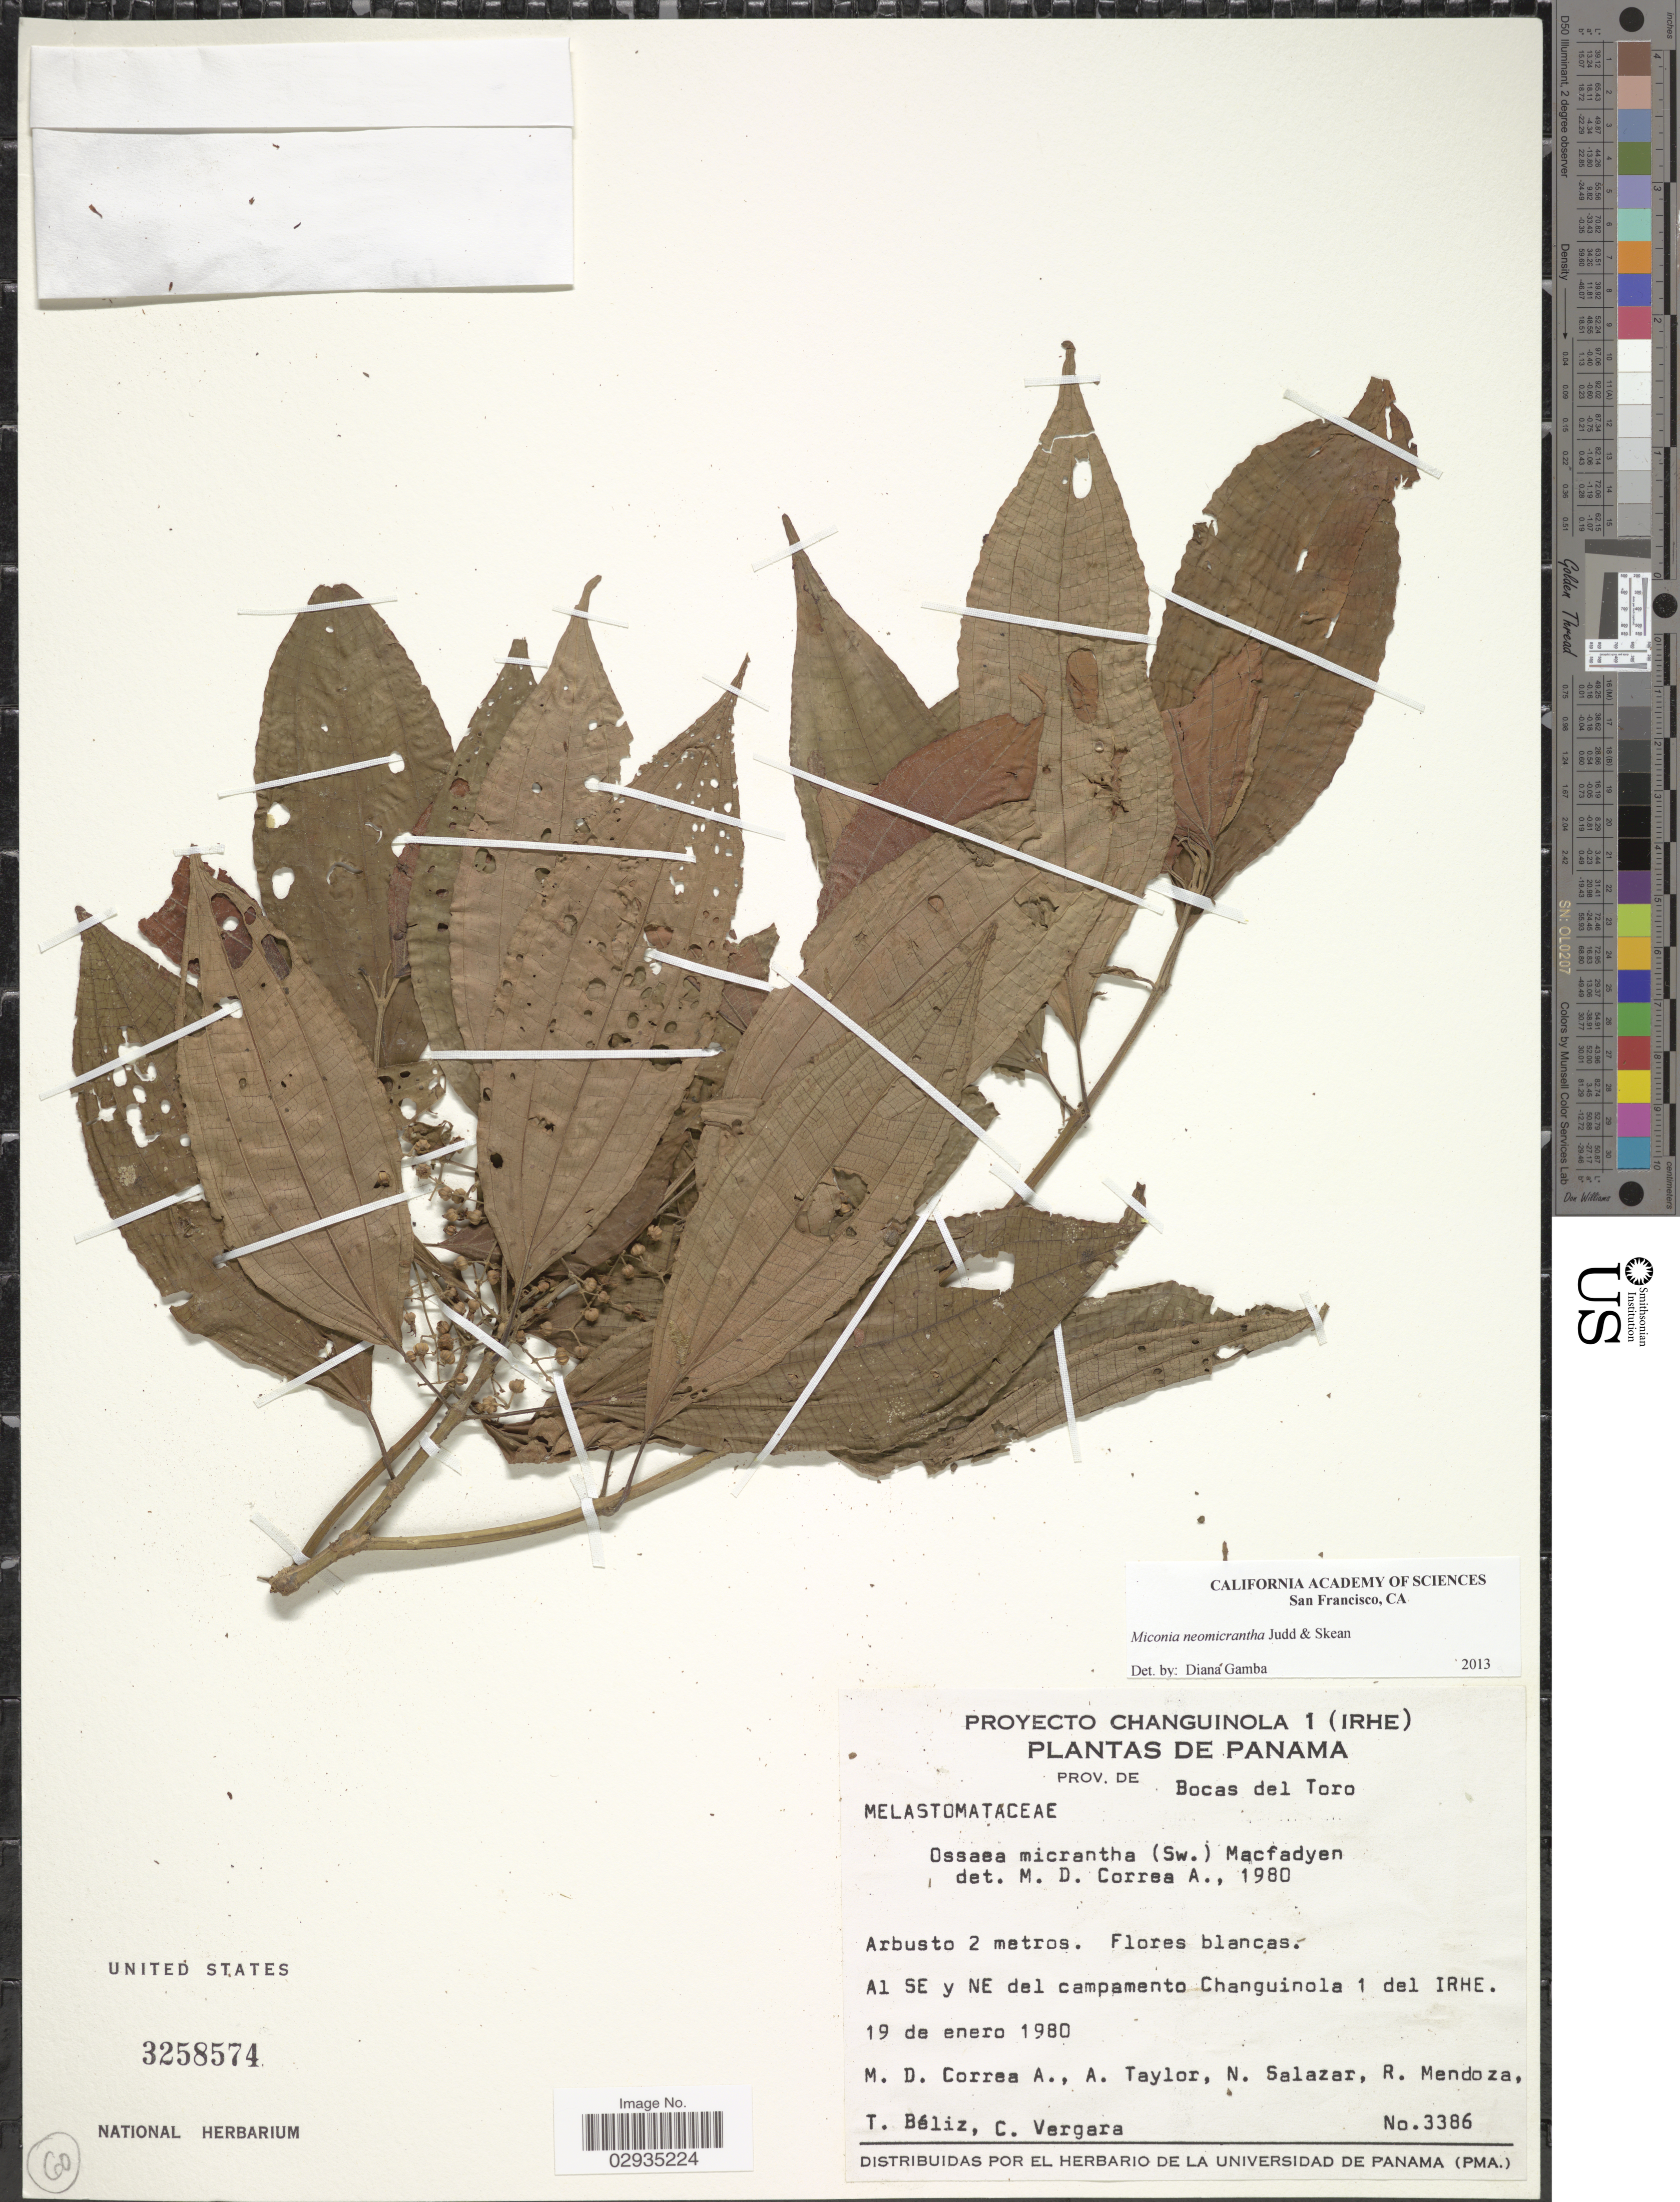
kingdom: Plantae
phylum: Tracheophyta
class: Magnoliopsida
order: Myrtales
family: Melastomataceae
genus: Miconia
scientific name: Miconia neomicrantha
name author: Judd & Skean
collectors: M. D. Corrêa-A., A. Taylor, N. Salazar, R. Mendoza & et al.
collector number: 3386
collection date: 1980-01-19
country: Panama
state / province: Bocas del Toro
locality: Al SE y NE del campamento Changuinola 1 del IRHE.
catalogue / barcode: US 3258574